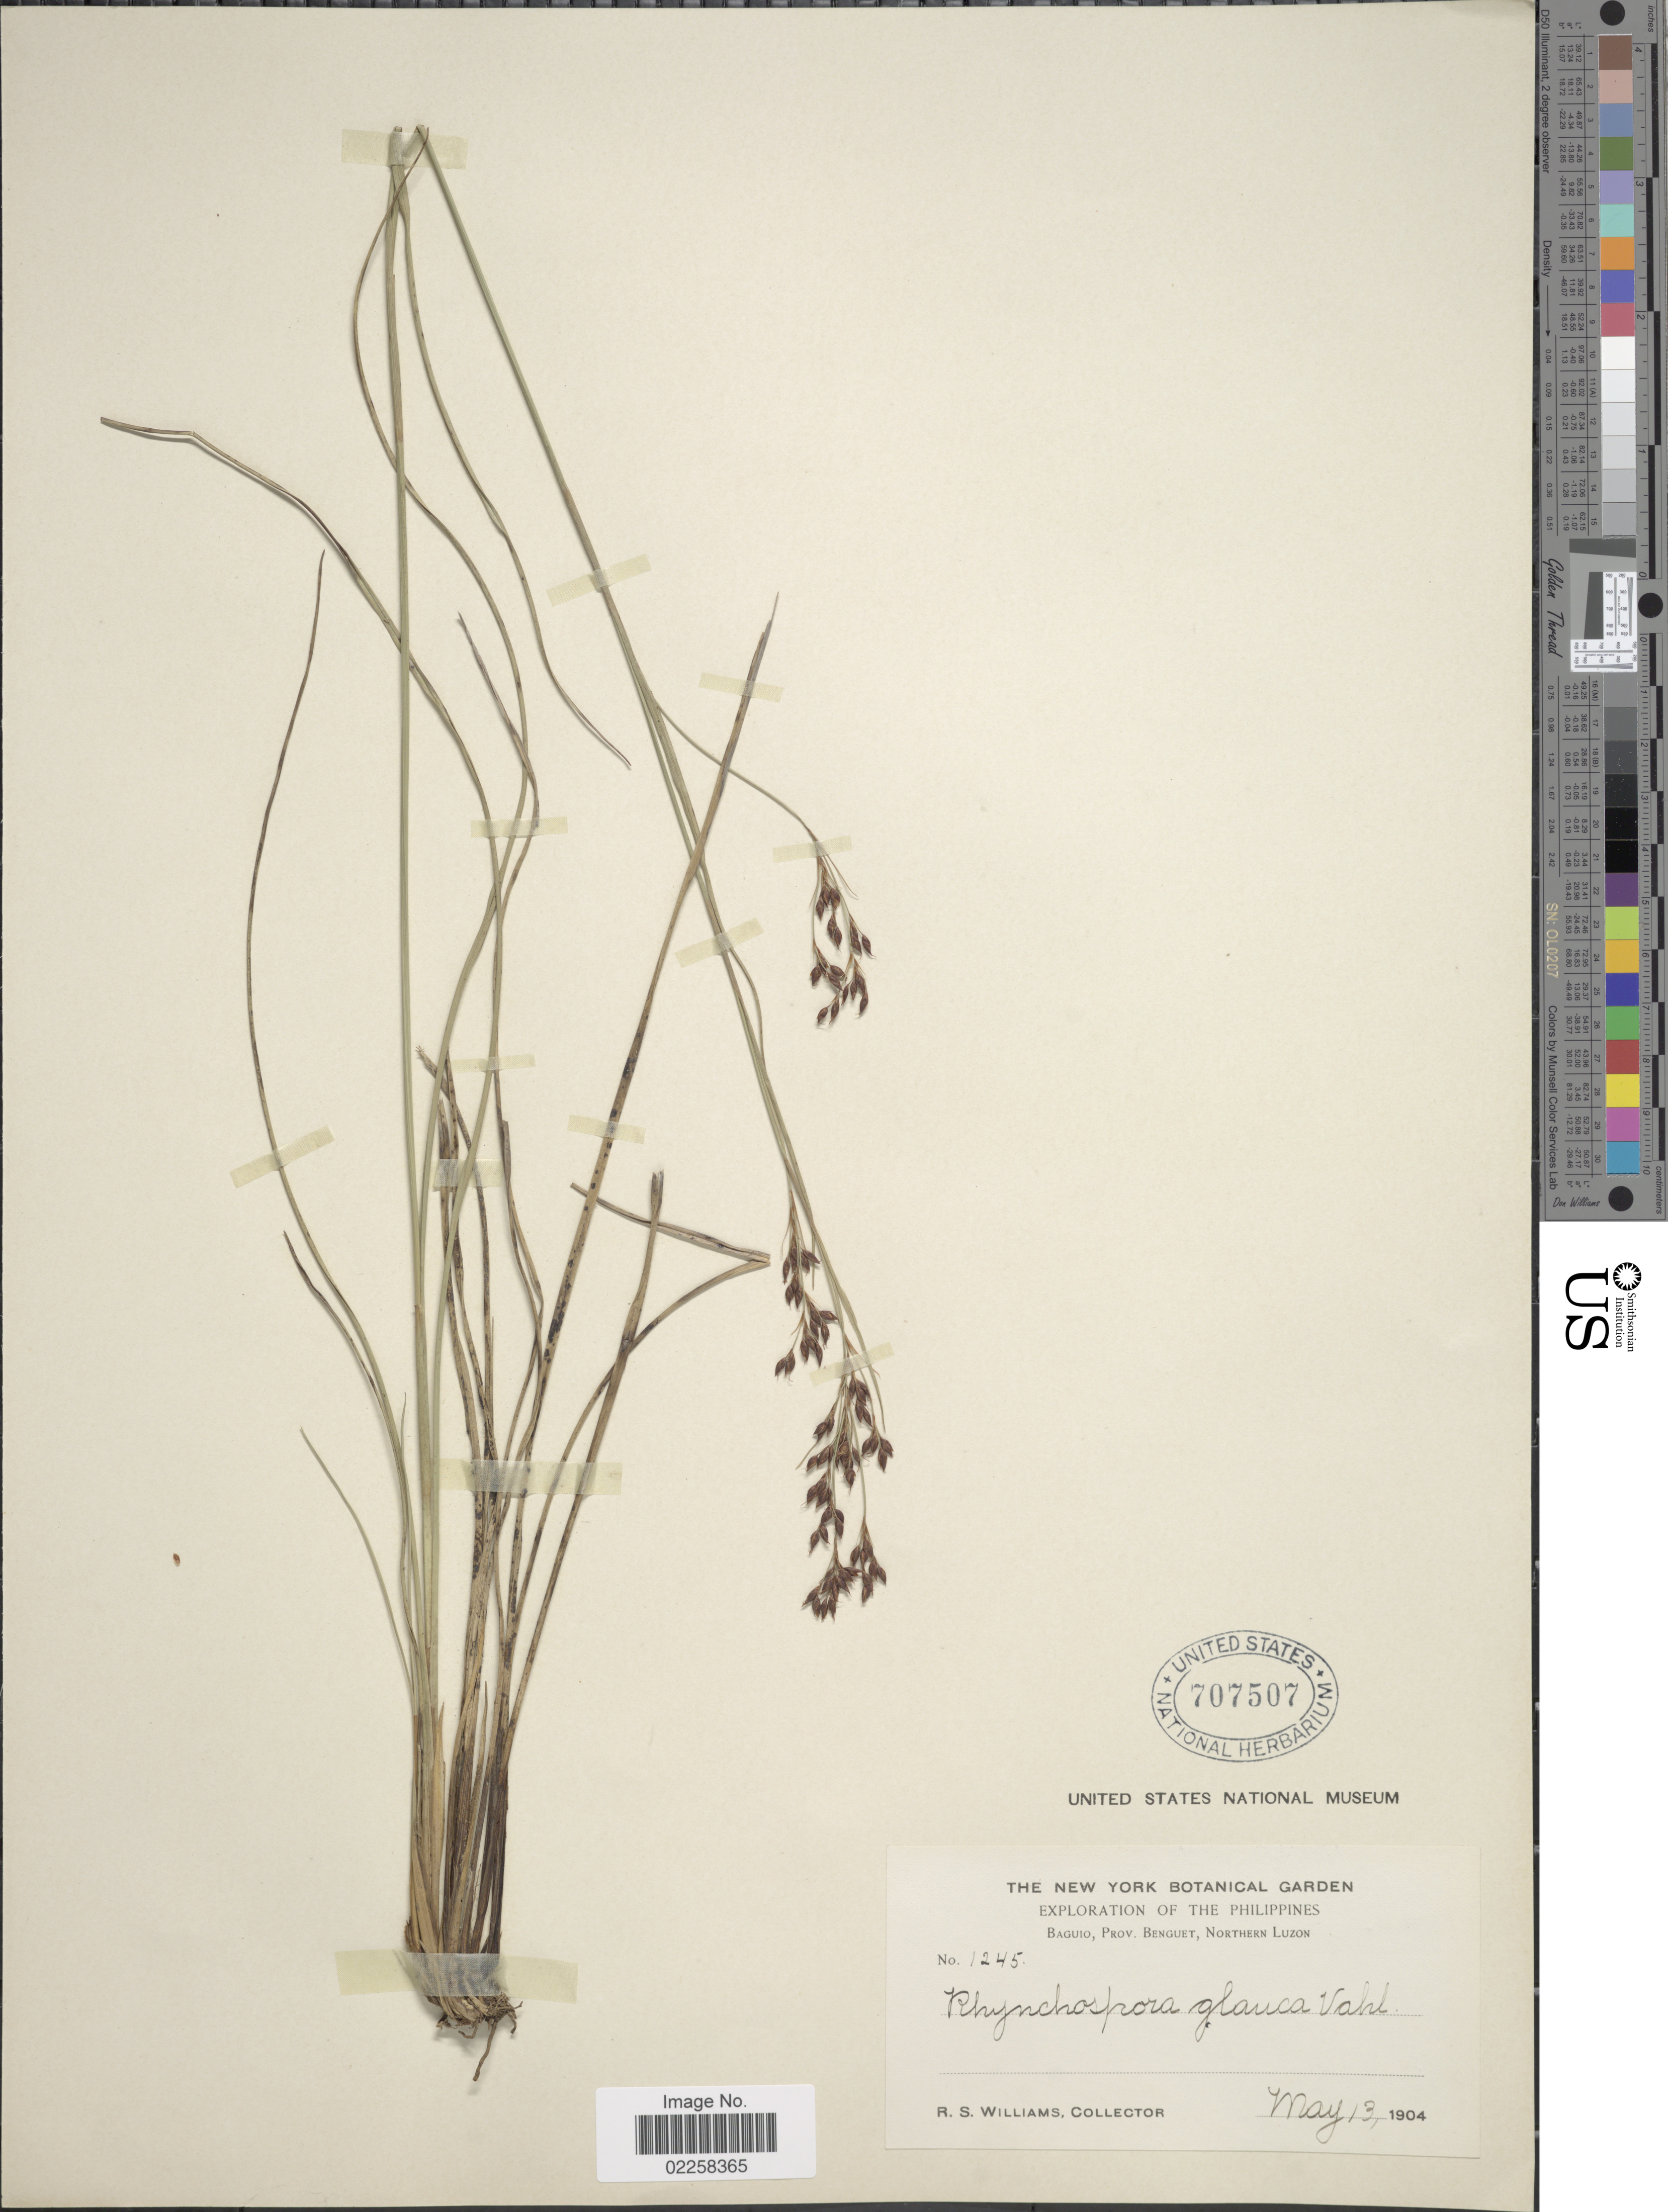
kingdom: Plantae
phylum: Tracheophyta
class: Liliopsida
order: Poales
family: Cyperaceae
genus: Rhynchospora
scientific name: Rhynchospora rugosa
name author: (Vahl) Gale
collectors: R. S. Williams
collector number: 1245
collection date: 1904-05-13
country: Philippines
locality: Baguio, Prov. Benguet, Northern Luzon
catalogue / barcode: US 707507